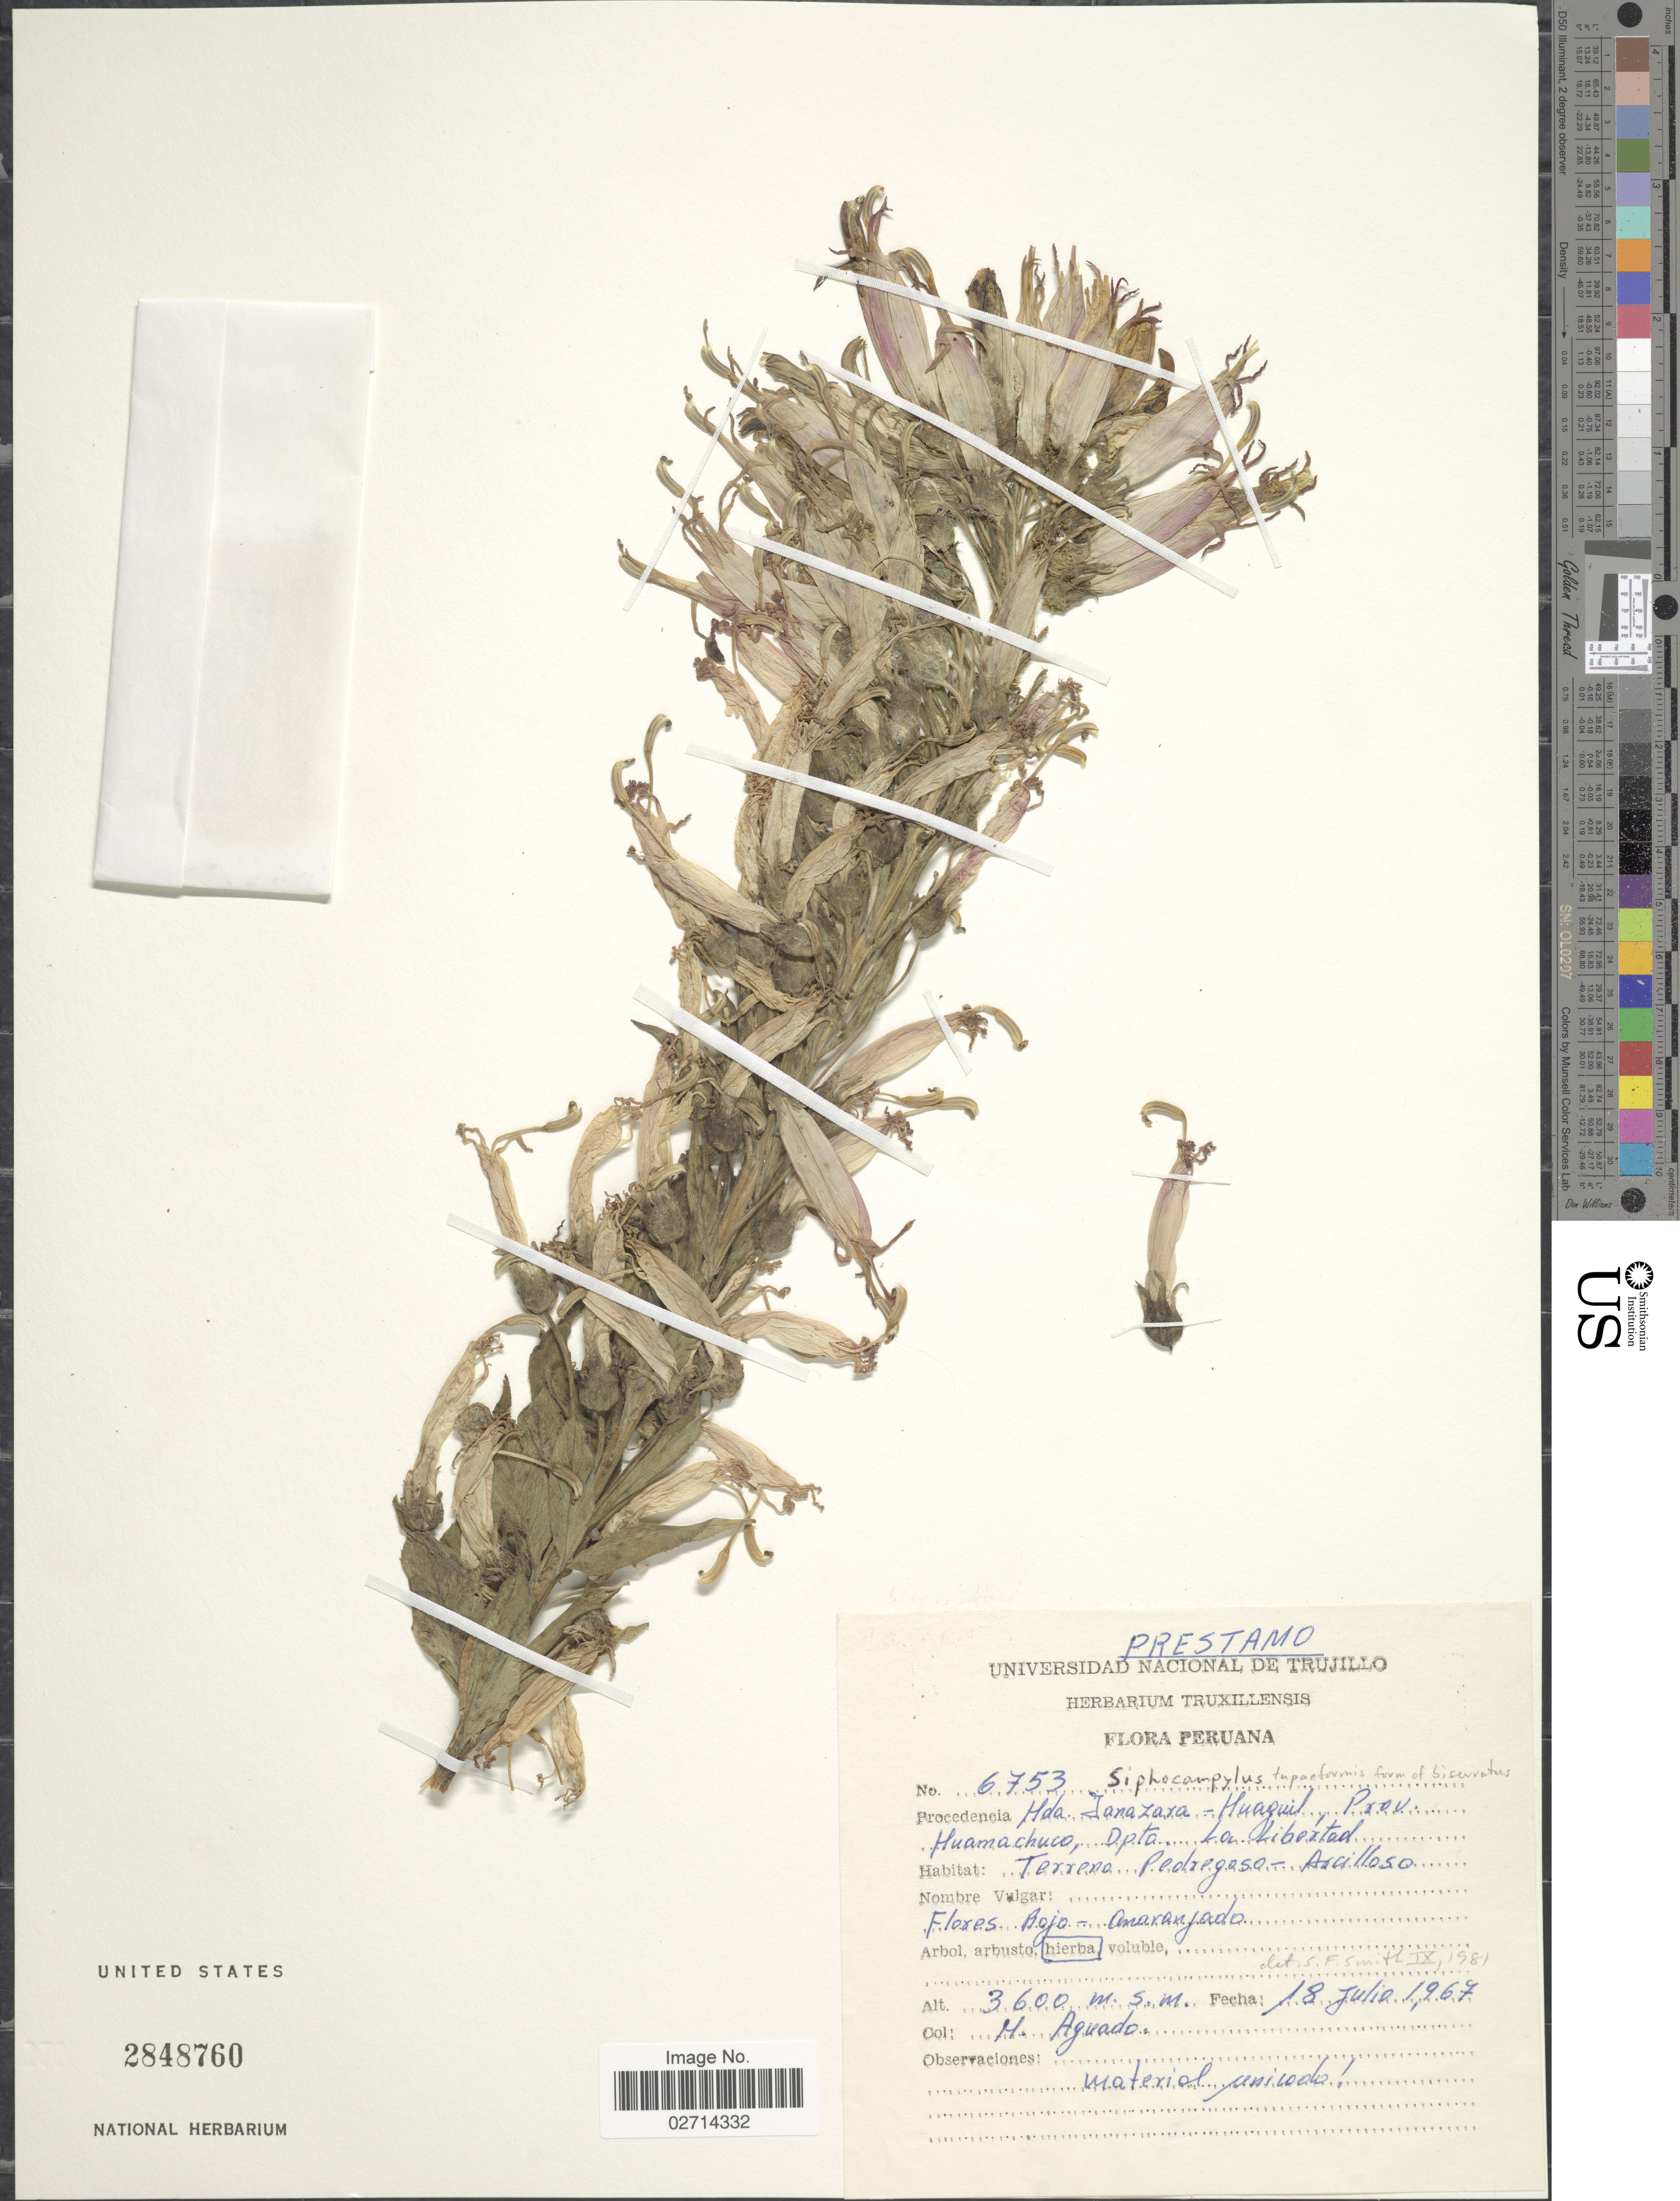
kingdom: Plantae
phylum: Tracheophyta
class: Magnoliopsida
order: Asterales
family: Campanulaceae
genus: Siphocampylus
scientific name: Siphocampylus tupaeformis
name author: Zahlbr.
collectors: H. Aguado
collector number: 6753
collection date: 1967-07-18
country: Peru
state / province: La Libertad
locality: Hda. Janazara-Huazuil, Huamachuco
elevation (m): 3600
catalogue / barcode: US 2848760